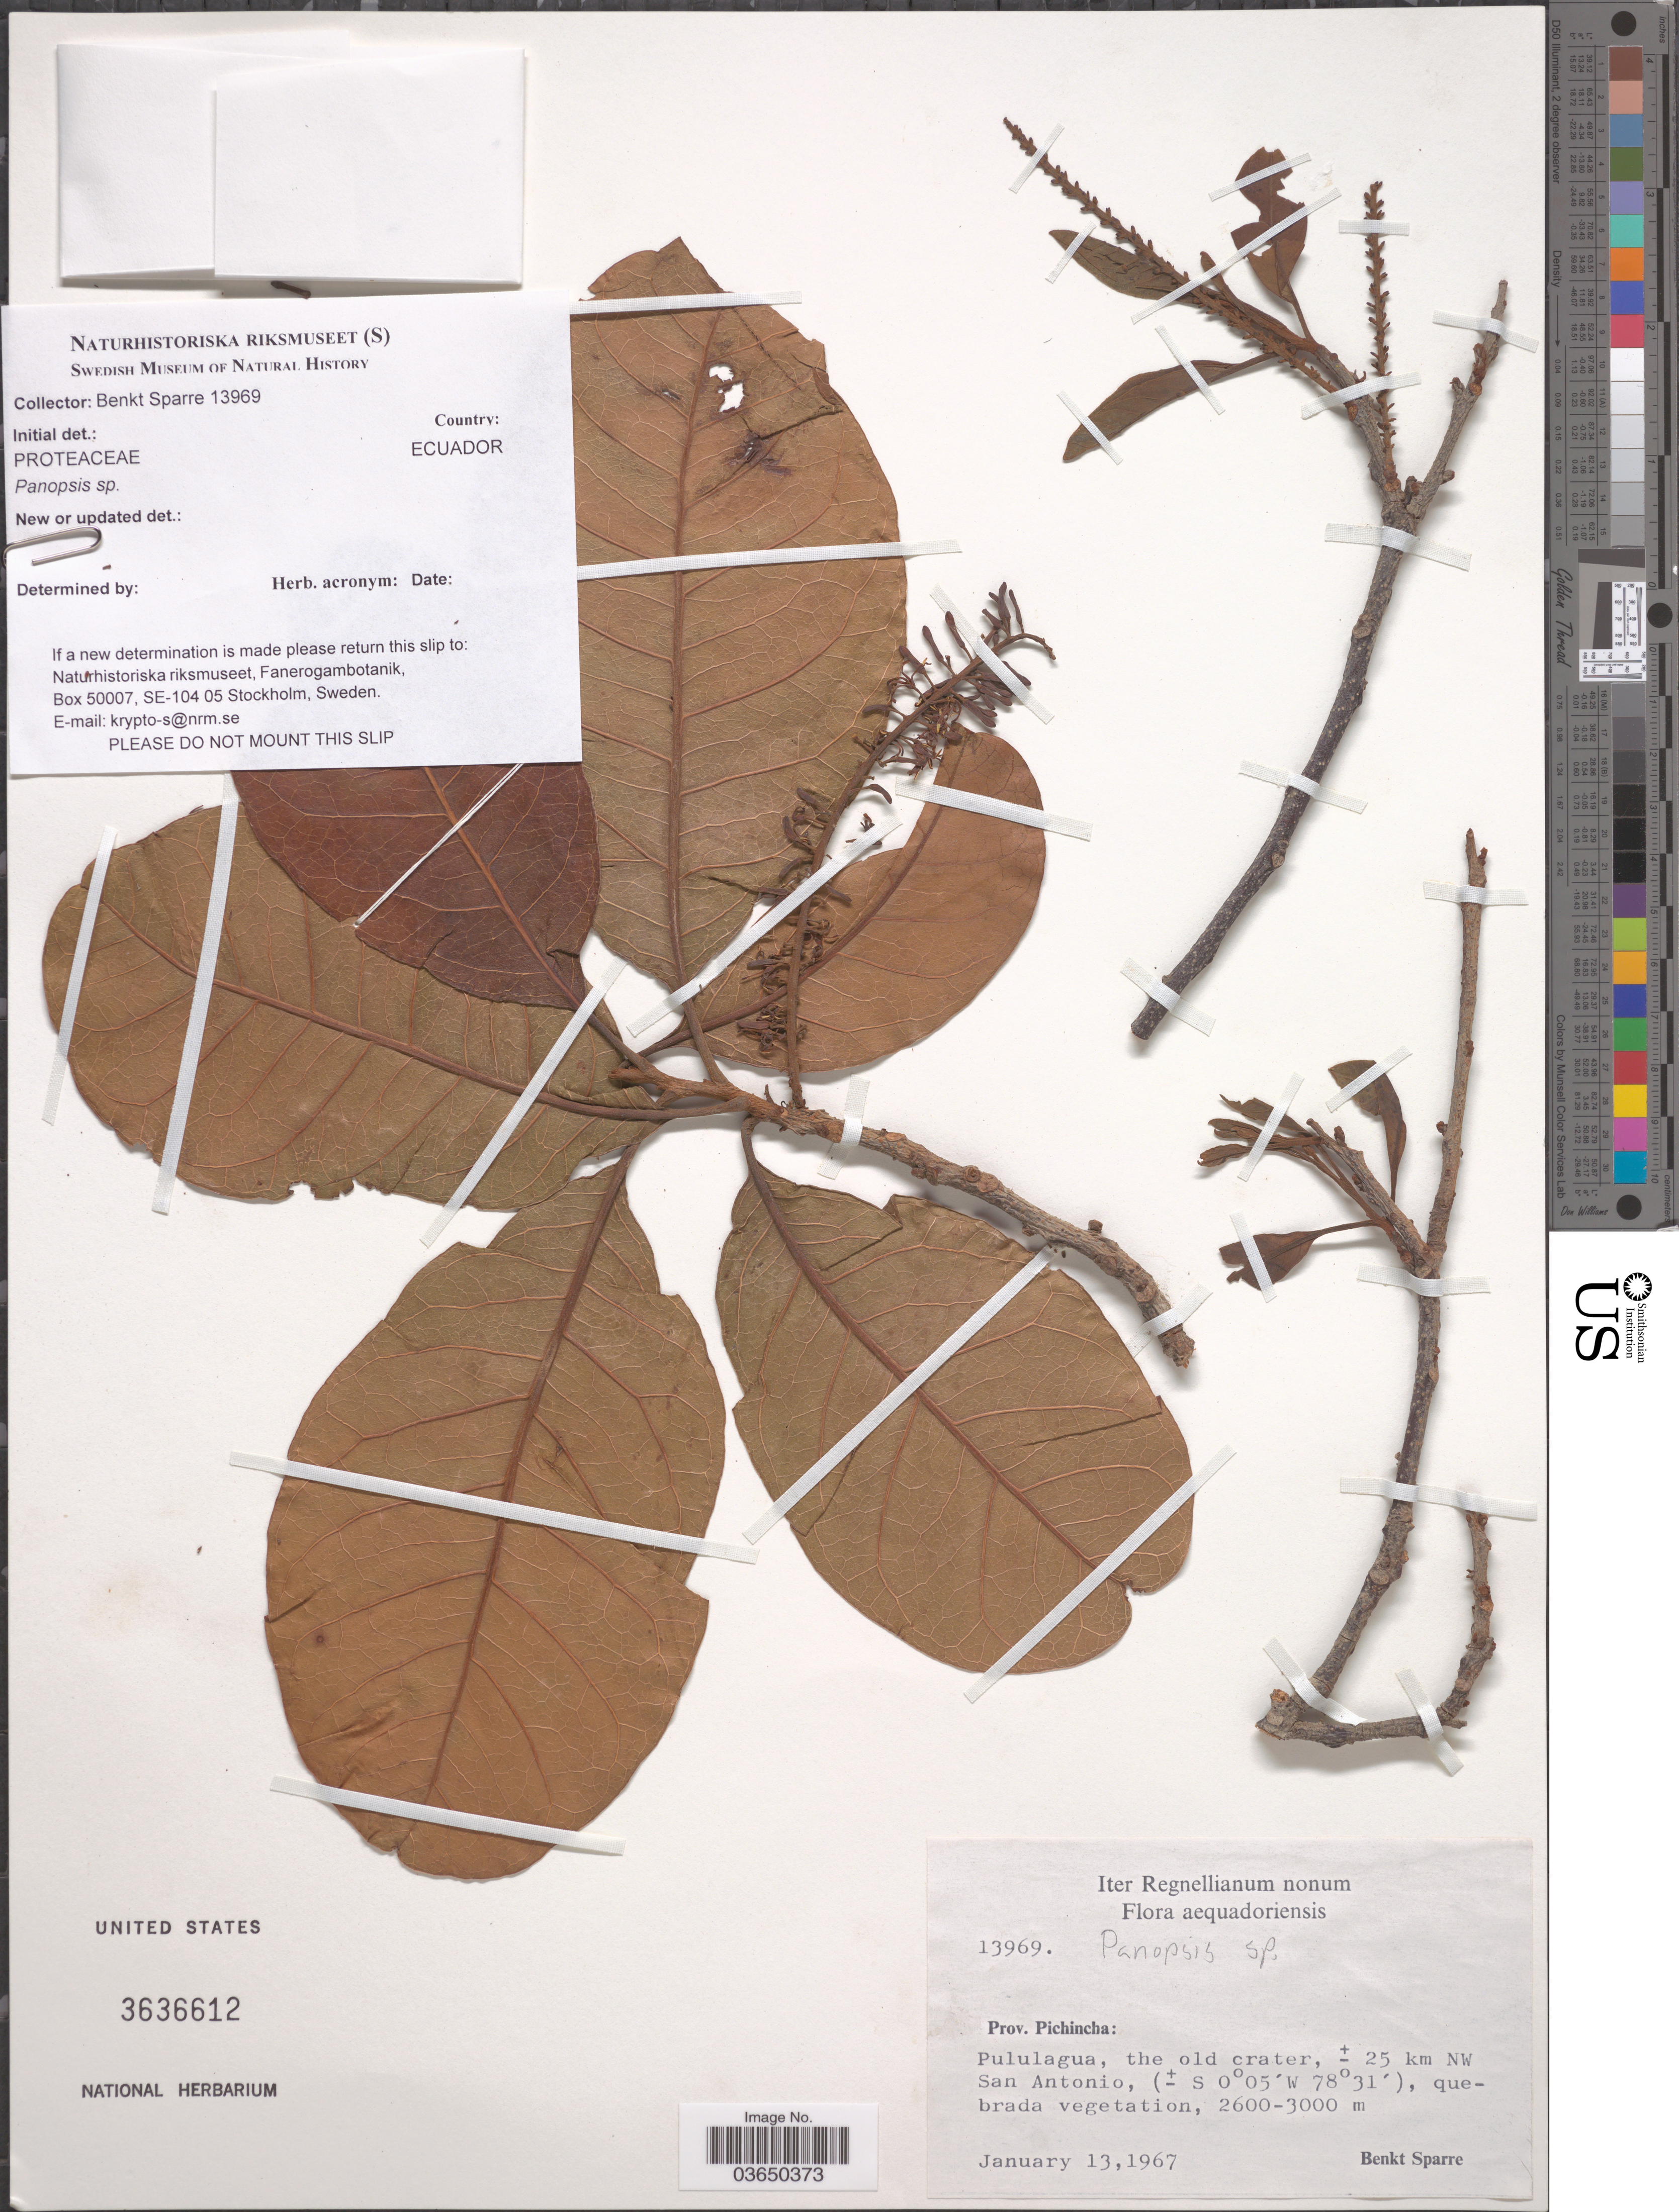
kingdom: Plantae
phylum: Tracheophyta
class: Magnoliopsida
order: Proteales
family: Proteaceae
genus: Panopsis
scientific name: Panopsis sp.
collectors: B. Sparre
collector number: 13969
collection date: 1967-01-13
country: Ecuador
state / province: Pichincha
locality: Aequadoriensis. Pululagua, the old crater, ± 25 km NW San Antonio.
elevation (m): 2600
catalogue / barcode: US 3636612